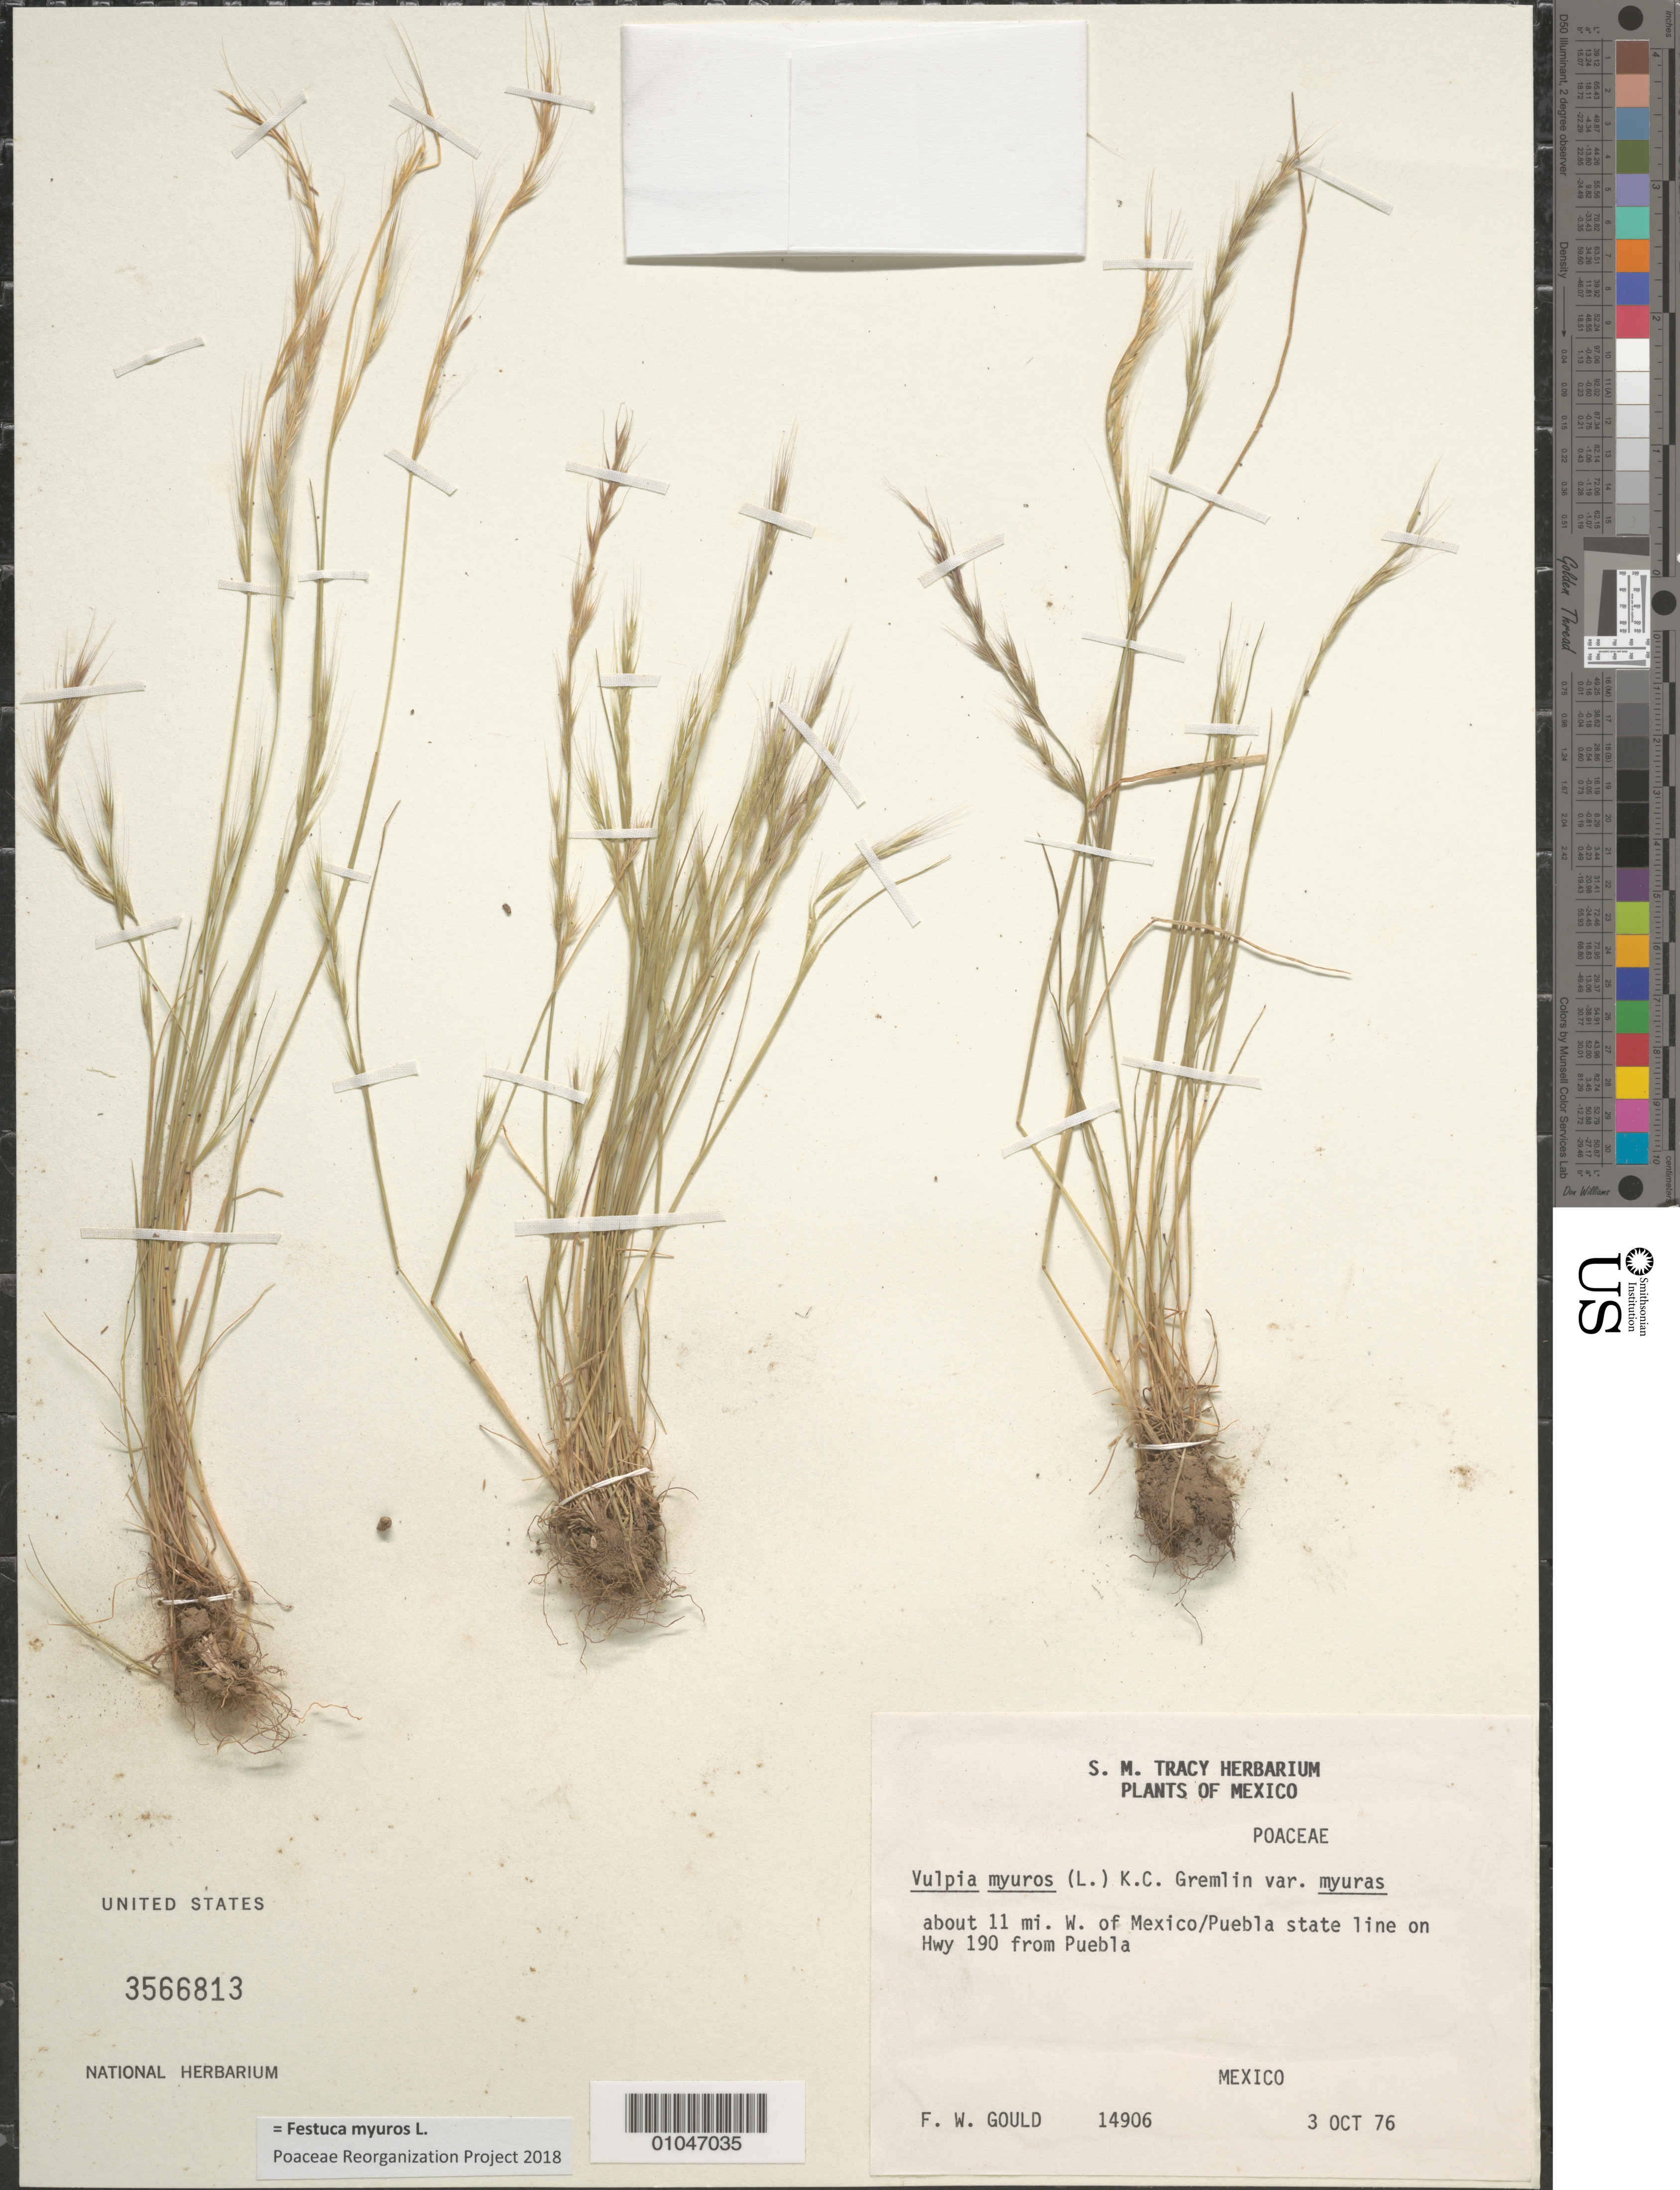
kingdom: Plantae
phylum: Tracheophyta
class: Liliopsida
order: Poales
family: Poaceae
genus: Festuca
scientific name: Festuca myuros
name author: L.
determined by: Poaceae Reorganization Project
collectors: F. W. Gould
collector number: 14906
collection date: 1976-10-03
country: México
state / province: Mexico / Puebla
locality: About 11 mi W of Mexico/Puebla state line on Hwy 190 from Puebla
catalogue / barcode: US 3566813